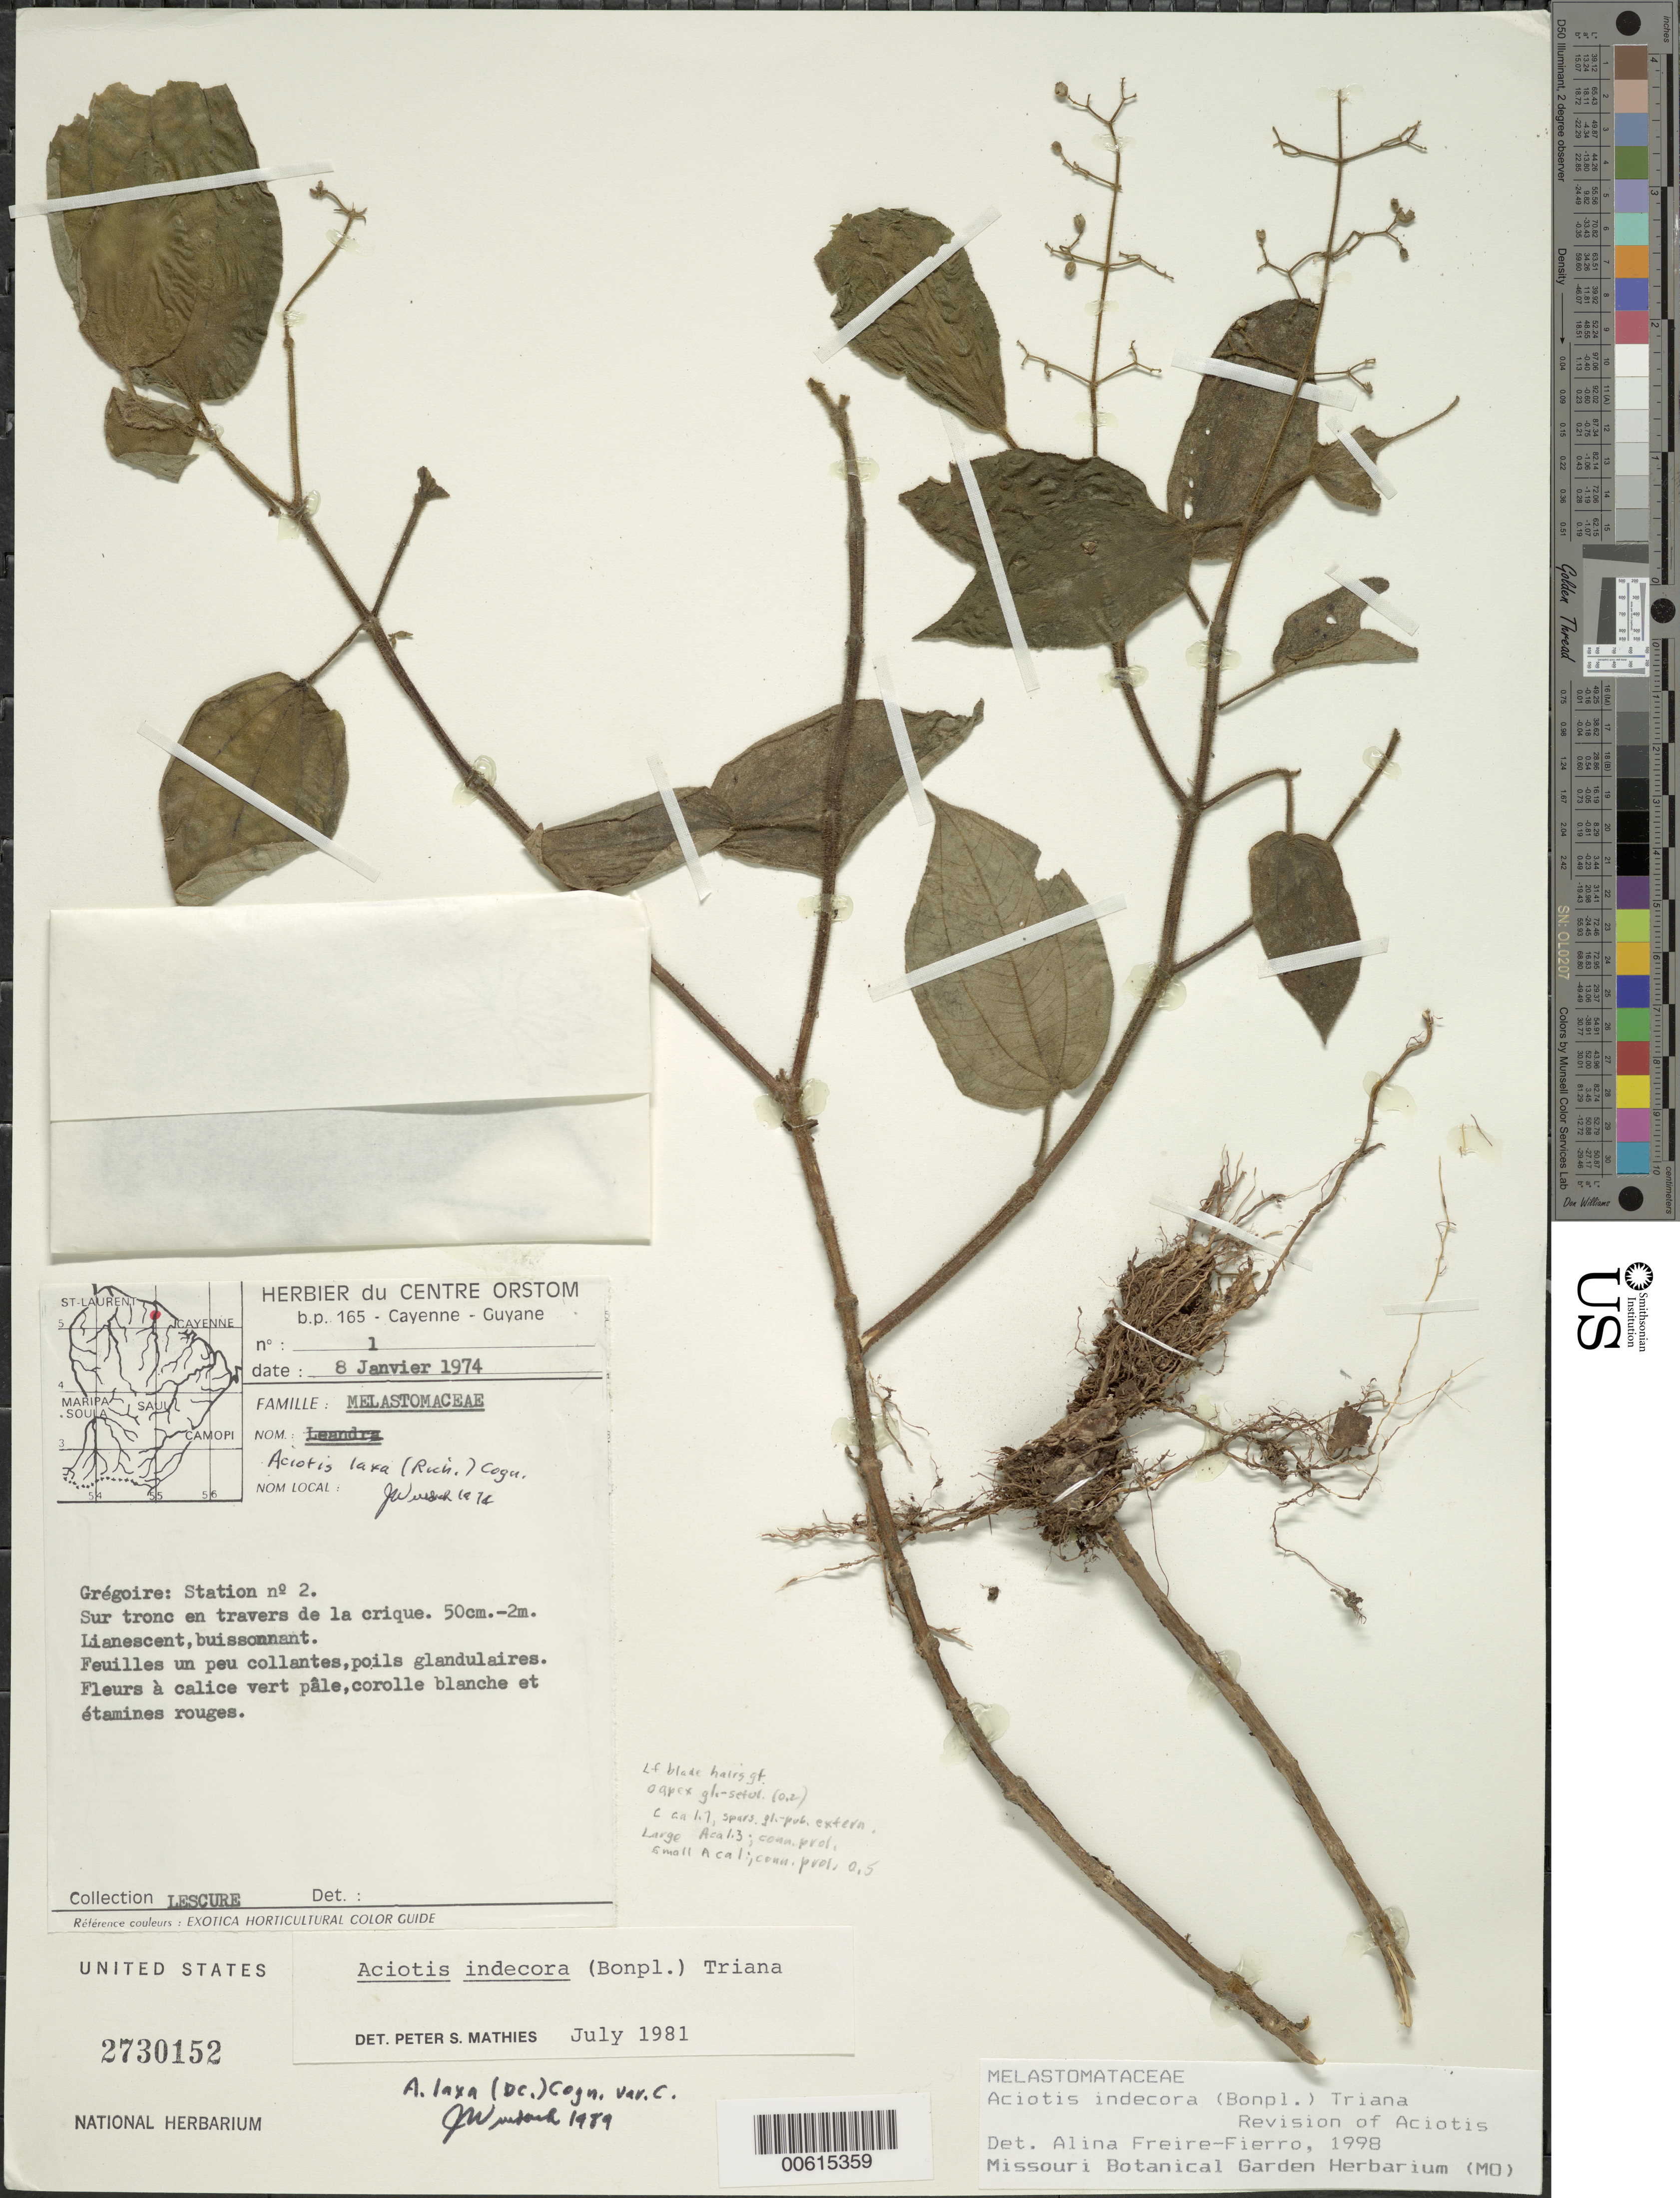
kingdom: Plantae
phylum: Tracheophyta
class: Magnoliopsida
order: Myrtales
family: Melastomataceae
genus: Aciotis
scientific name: Aciotis indecora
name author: (Bonpl.) Triana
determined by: Freire-Fierro, A.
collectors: J.-P. Lescure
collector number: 1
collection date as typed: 8-Jan-74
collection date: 1974-01-08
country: French Guiana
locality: Grégoire, Station no. 2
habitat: Sur tronc en travers de la crique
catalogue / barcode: US 2730152